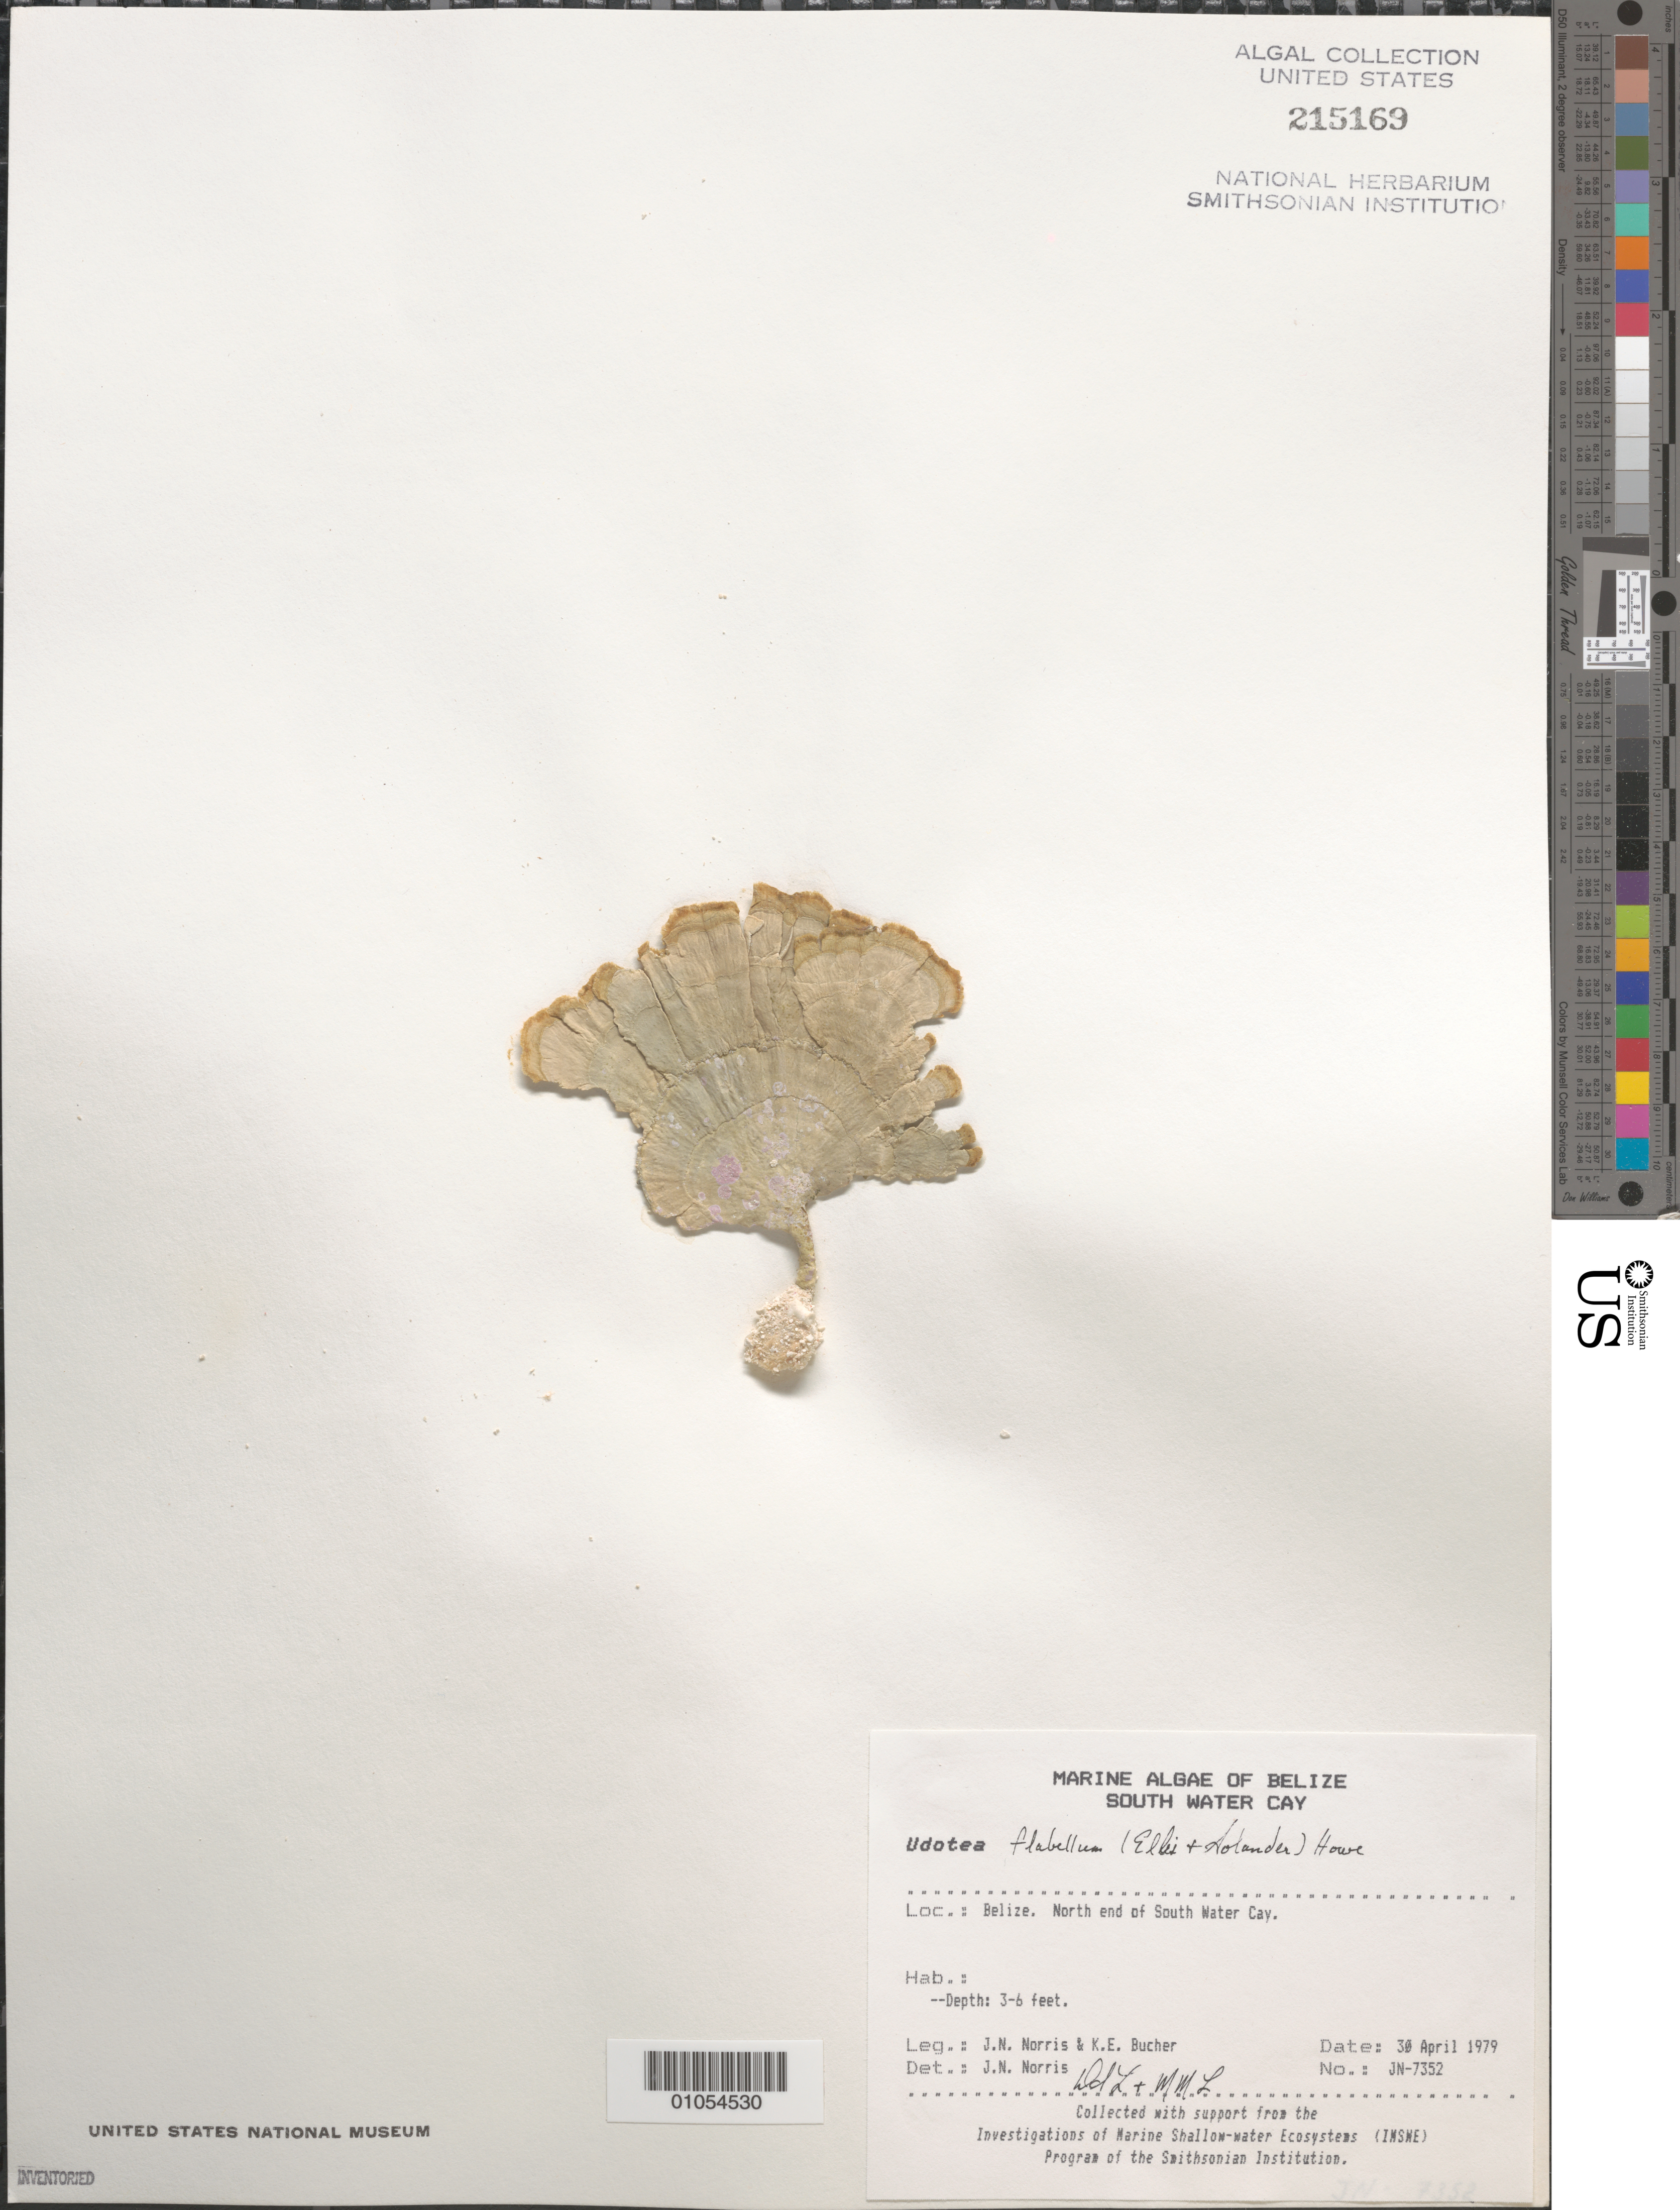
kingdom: Plantae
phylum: Chlorophyta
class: Ulvophyceae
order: Bryopsidales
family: Udoteaceae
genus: Udotea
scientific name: Udotea flabellum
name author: (J. Ellis & Sol.) M. Howe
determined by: Littler, D. S.; Littler, M. M.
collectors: J. N. Norris & K. E. Bucher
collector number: JN-7352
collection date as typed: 30 Apr 1979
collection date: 1979-04-30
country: Belize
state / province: Stann Creek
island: South Water Cay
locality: North end of the cay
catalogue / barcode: US 215169